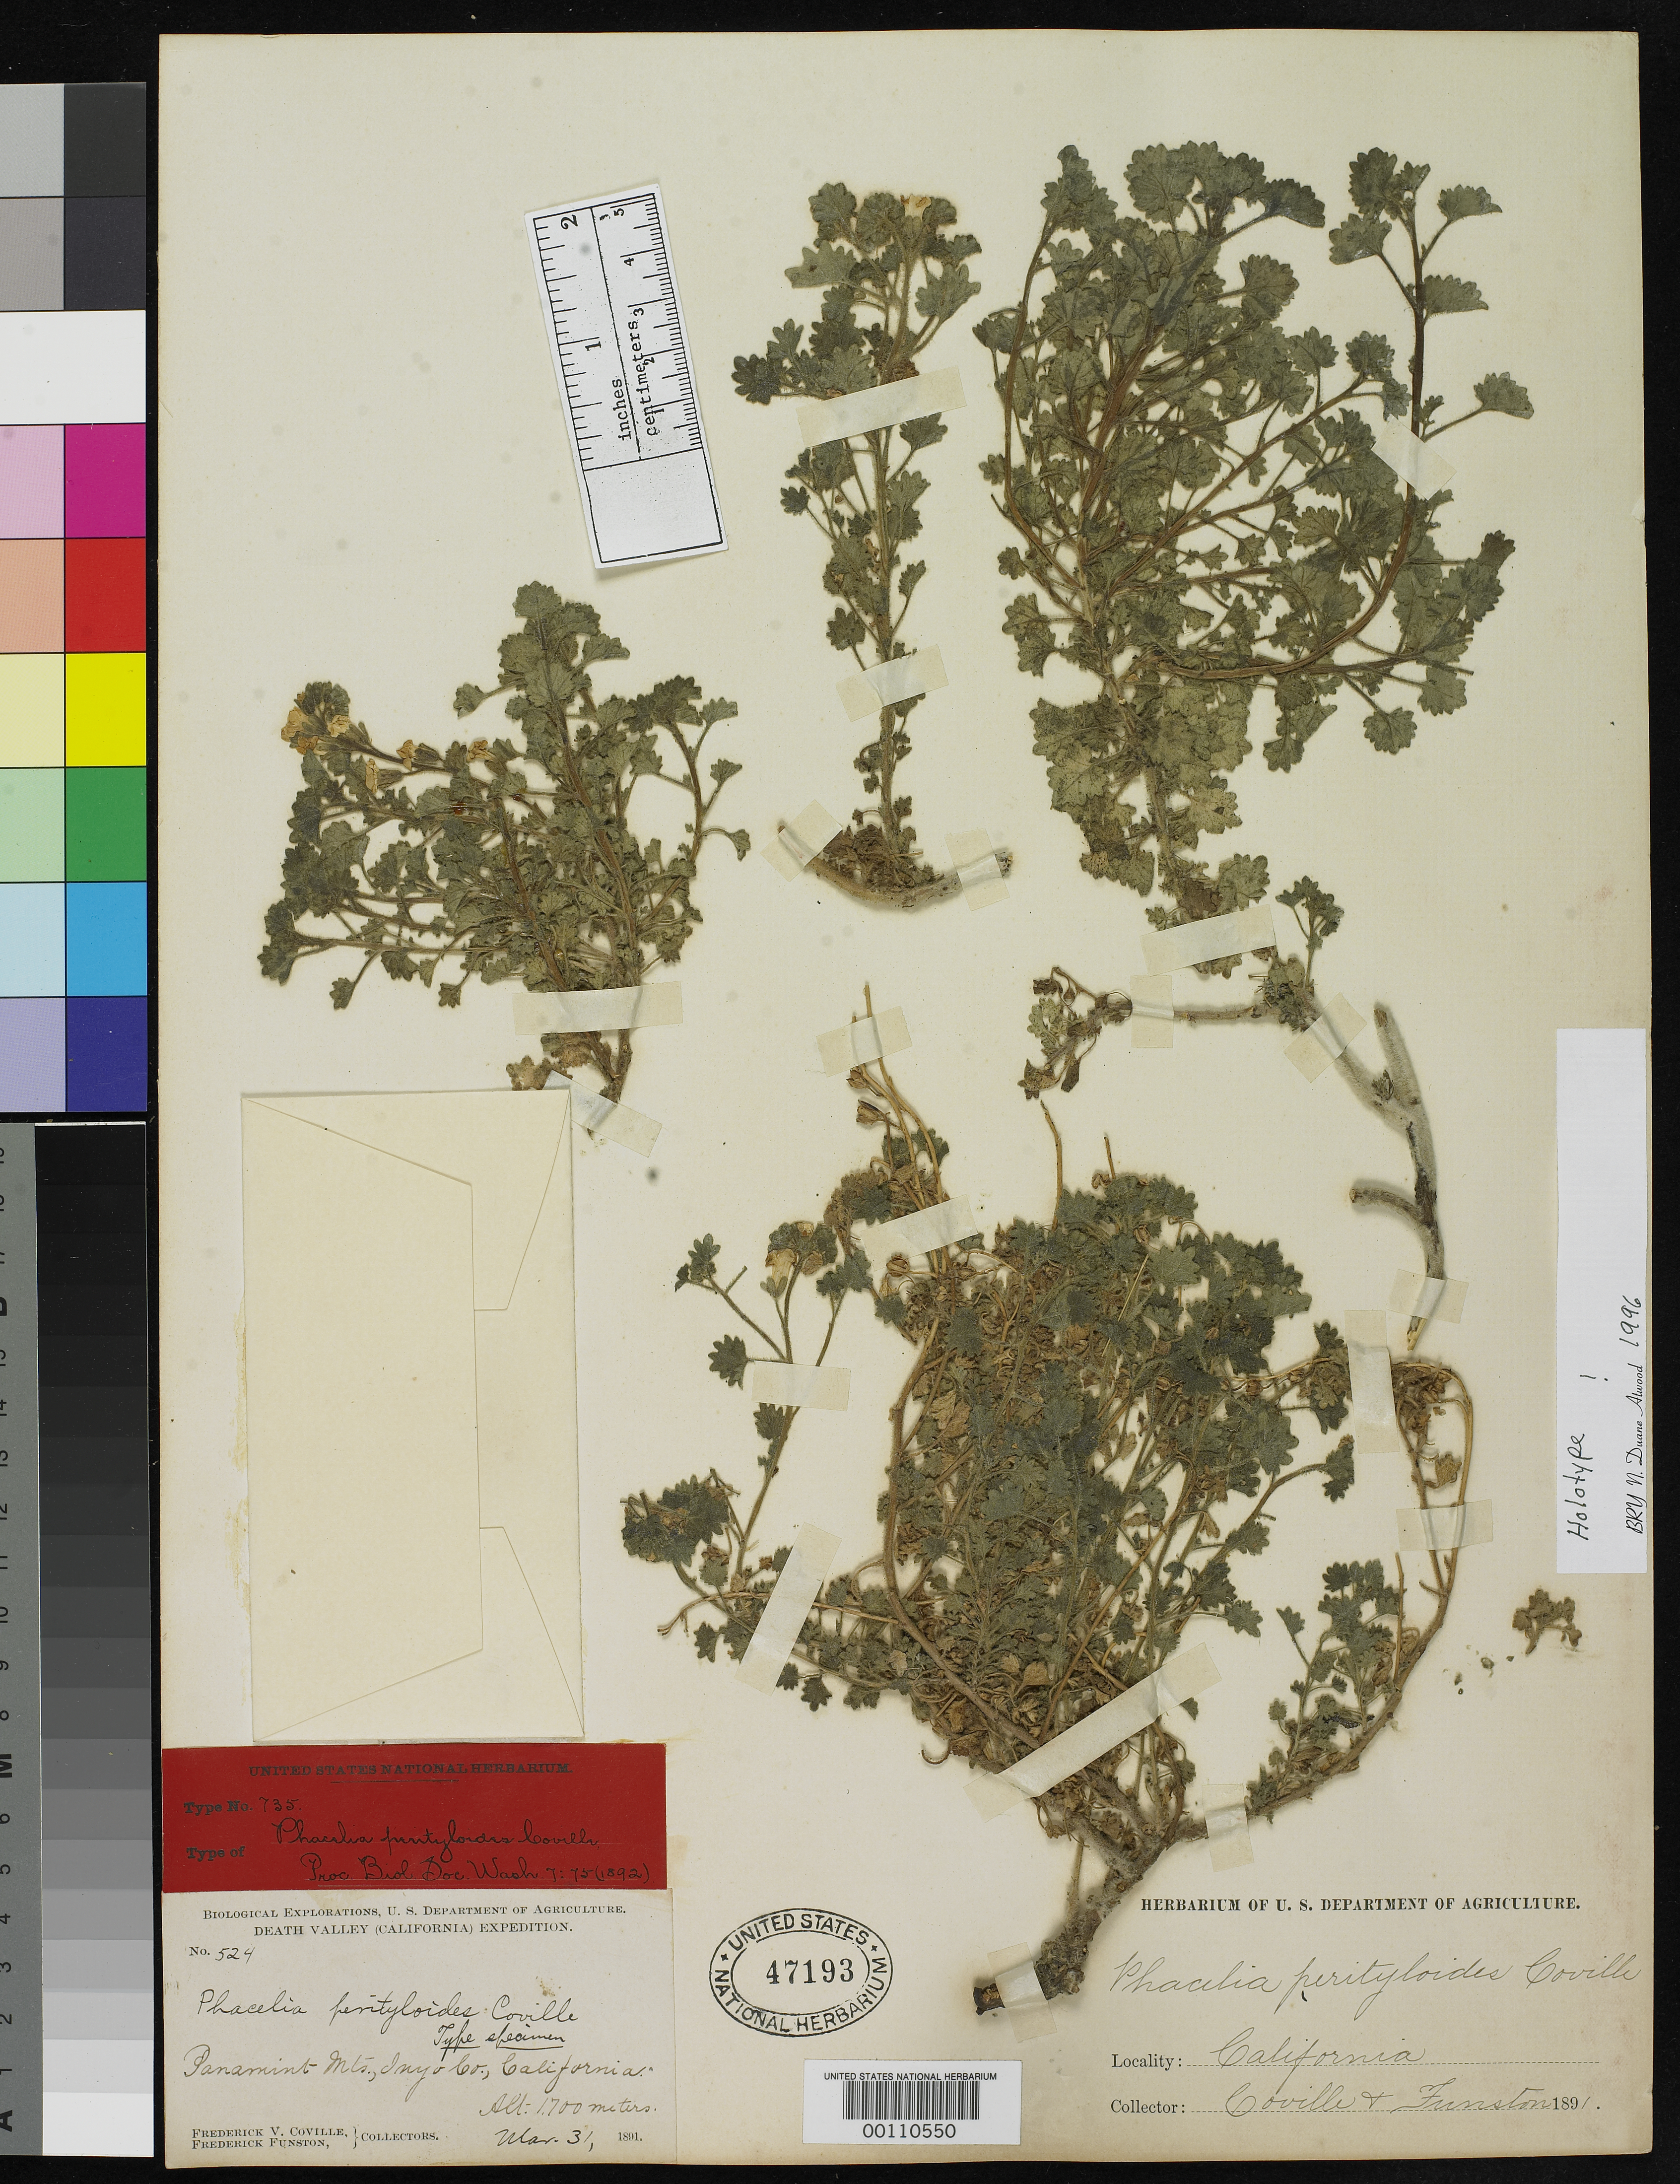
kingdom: Plantae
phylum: Tracheophyta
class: Magnoliopsida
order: Boraginales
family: Hydrophyllaceae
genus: Phacelia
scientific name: Phacelia perityloides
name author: Coville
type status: Holotype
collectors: F. V. Coville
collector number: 524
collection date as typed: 31 Mar 1891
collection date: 1891-03-31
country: United States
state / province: California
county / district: Inyo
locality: Panamint Mountains, Johnson Canyon.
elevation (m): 1700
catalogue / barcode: US 47193